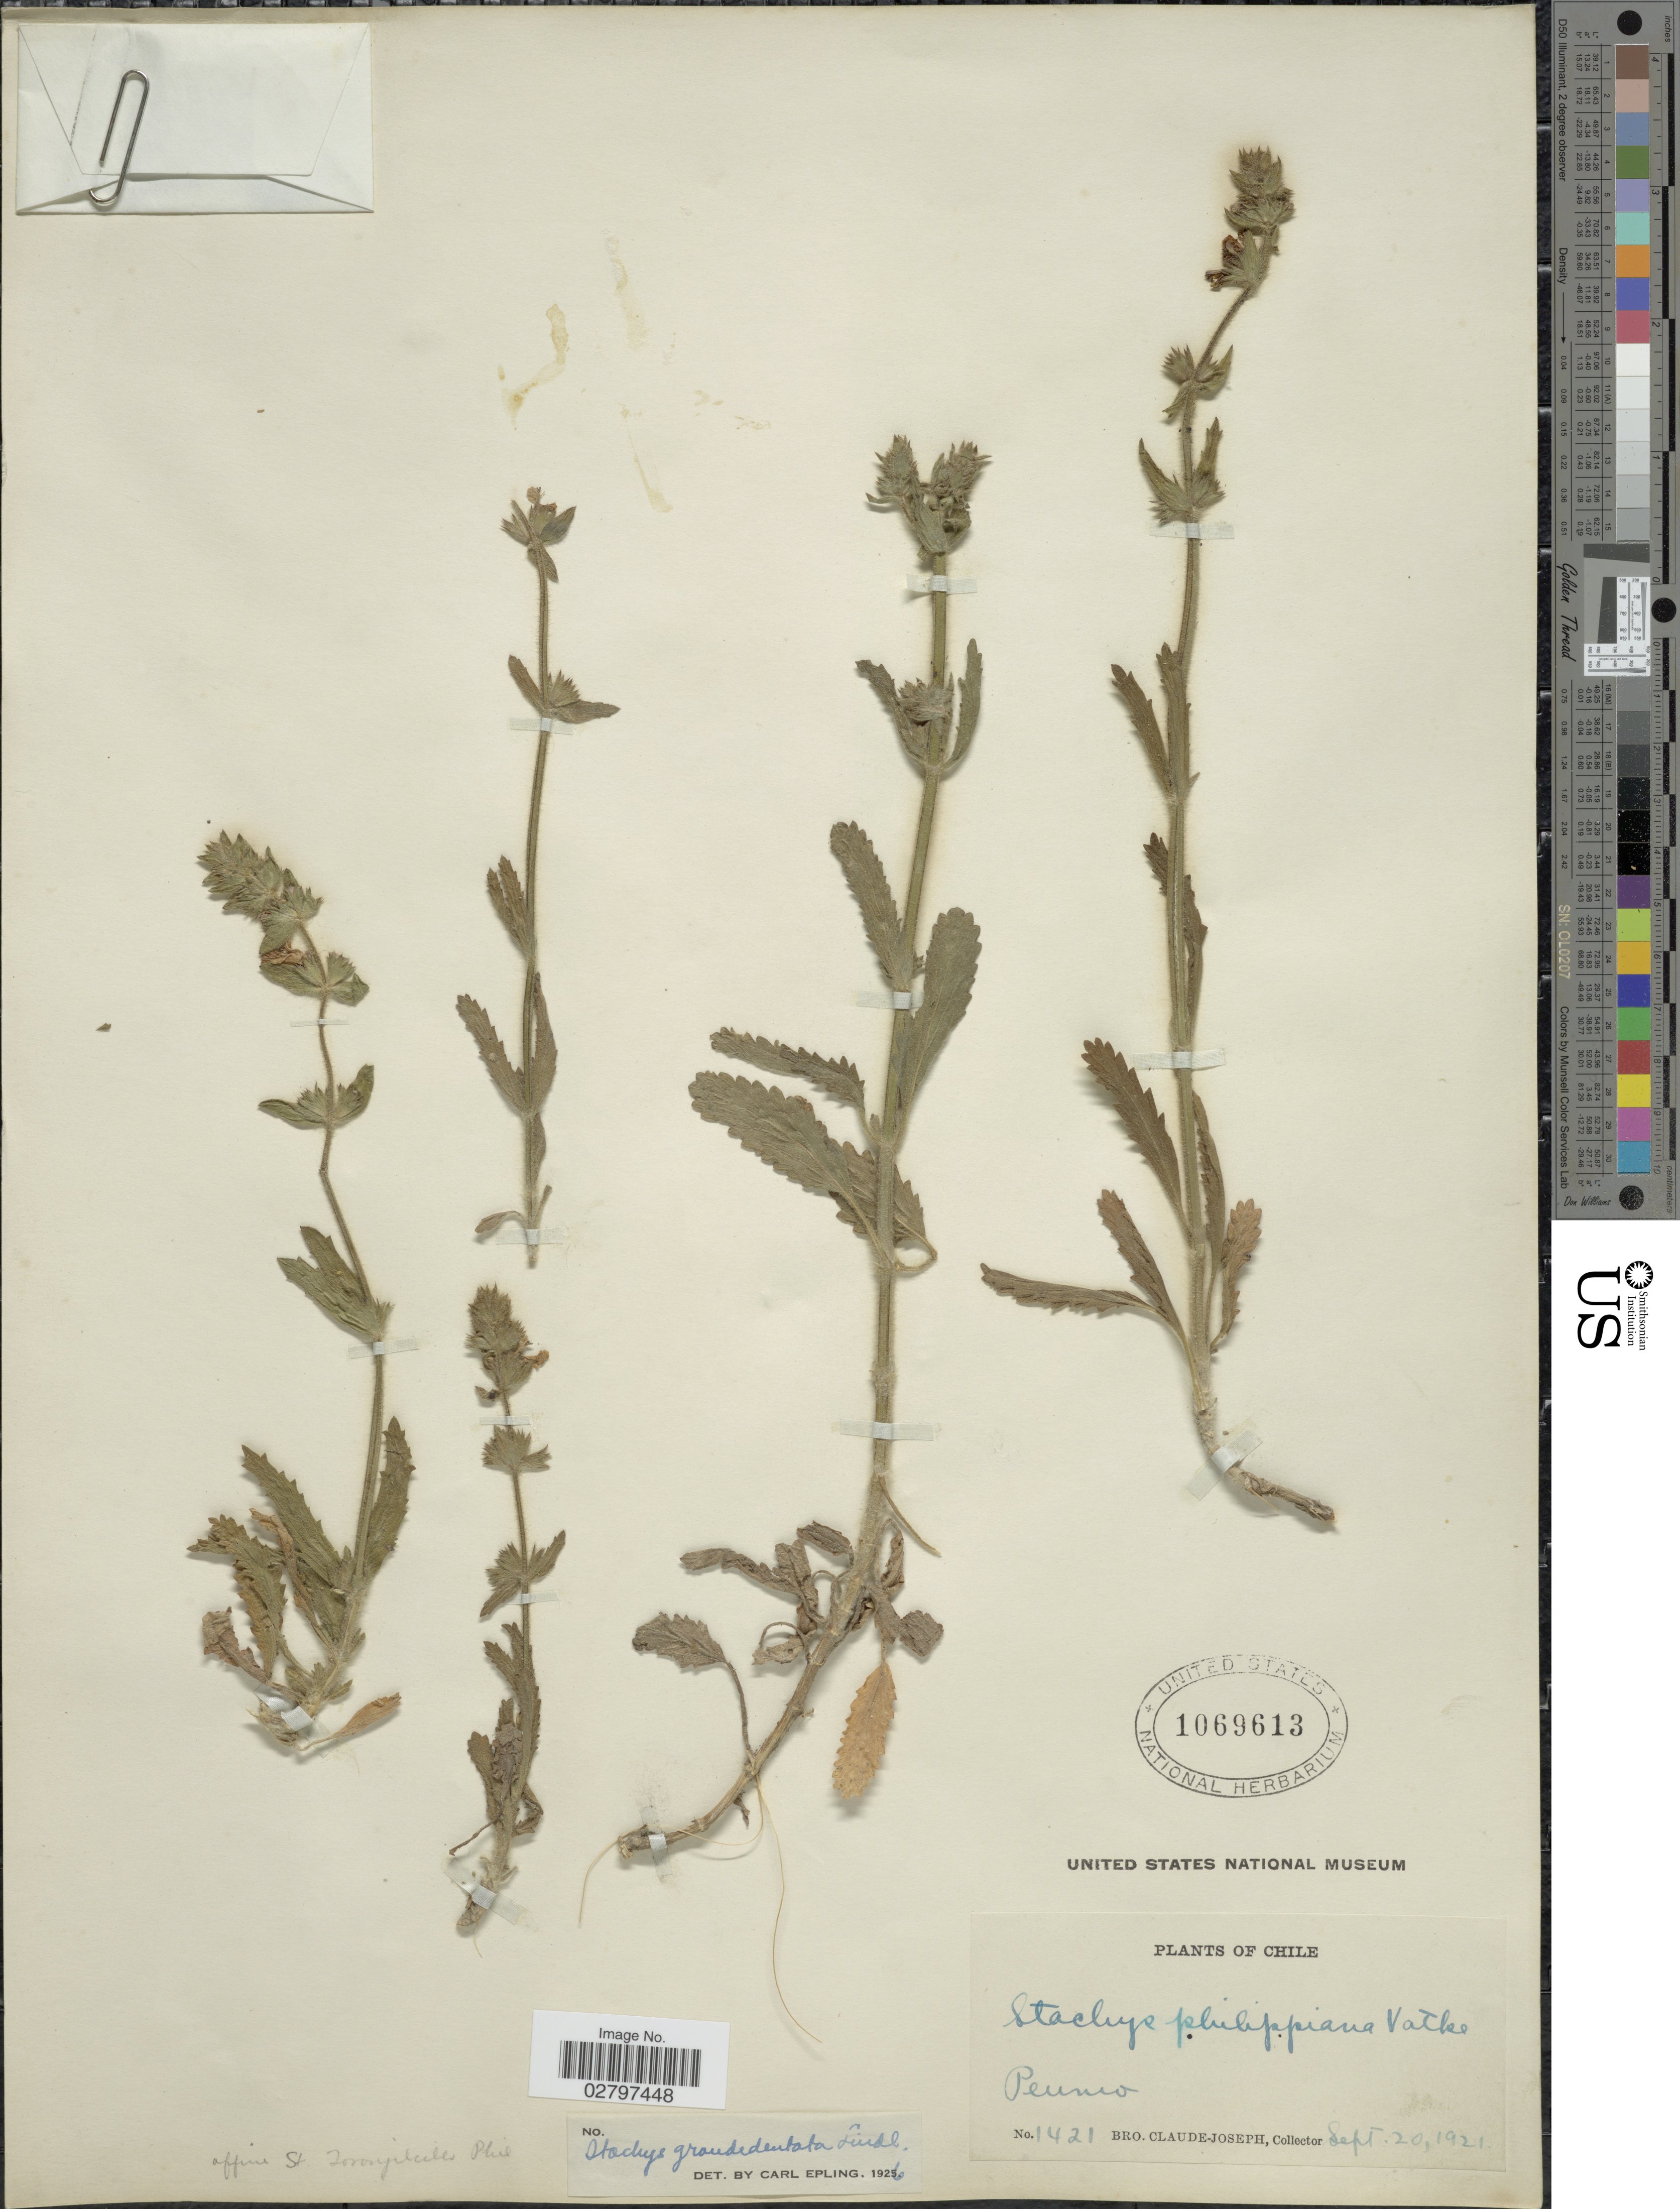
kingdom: Plantae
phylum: Tracheophyta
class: Magnoliopsida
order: Lamiales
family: Lamiaceae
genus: Stachys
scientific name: Stachys grandidentata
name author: Lindl.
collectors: Bro. Claude-Joseph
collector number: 1421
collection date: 1921-09-20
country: Chile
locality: Peumo.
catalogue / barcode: US 1069613